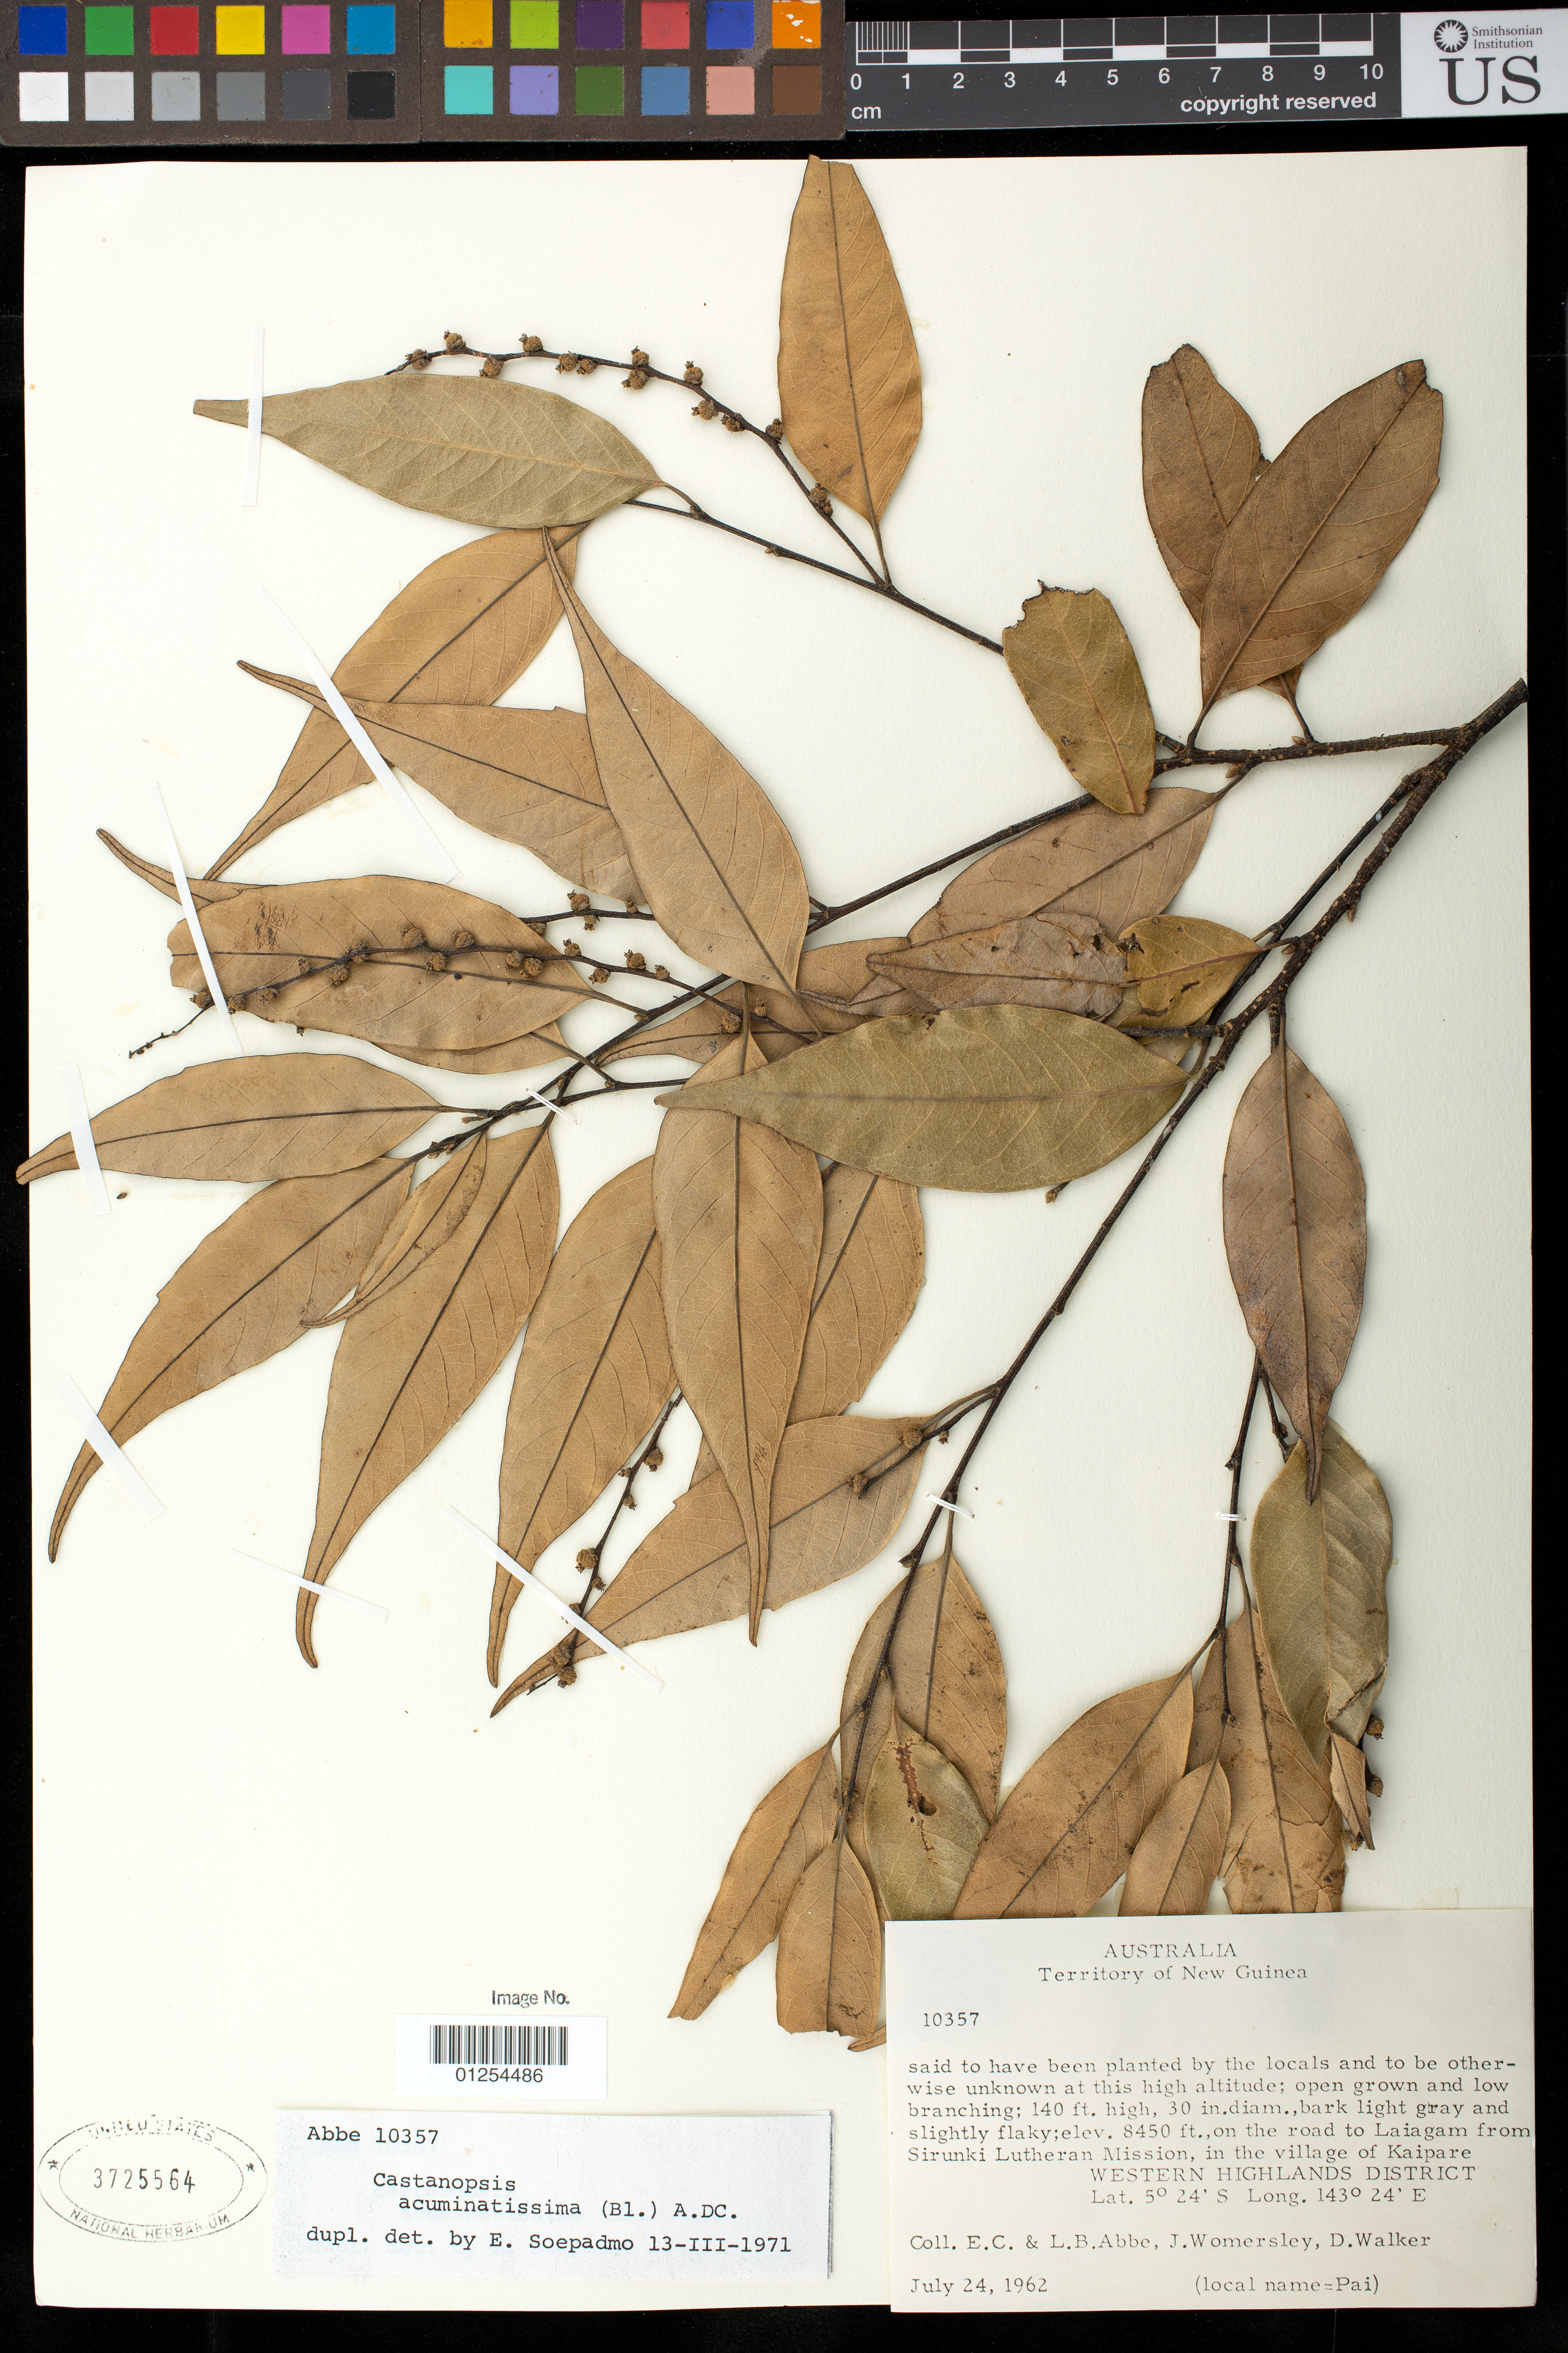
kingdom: Plantae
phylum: Tracheophyta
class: Magnoliopsida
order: Fagales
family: Fagaceae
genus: Castanopsis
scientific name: Castanopsis acuminatissima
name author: (Blume) A. DC.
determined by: Soepadmo, E.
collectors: E. C. Abbe, L. B. Abbe, J. S. Womersley & D. Walker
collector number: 10357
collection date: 1962-07-24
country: Papua New Guinea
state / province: Western Highlands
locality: on the road to Laiagam from Sirunki Lutheran Mission, in the village of Kaipare Western Highlands District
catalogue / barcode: US 3725564